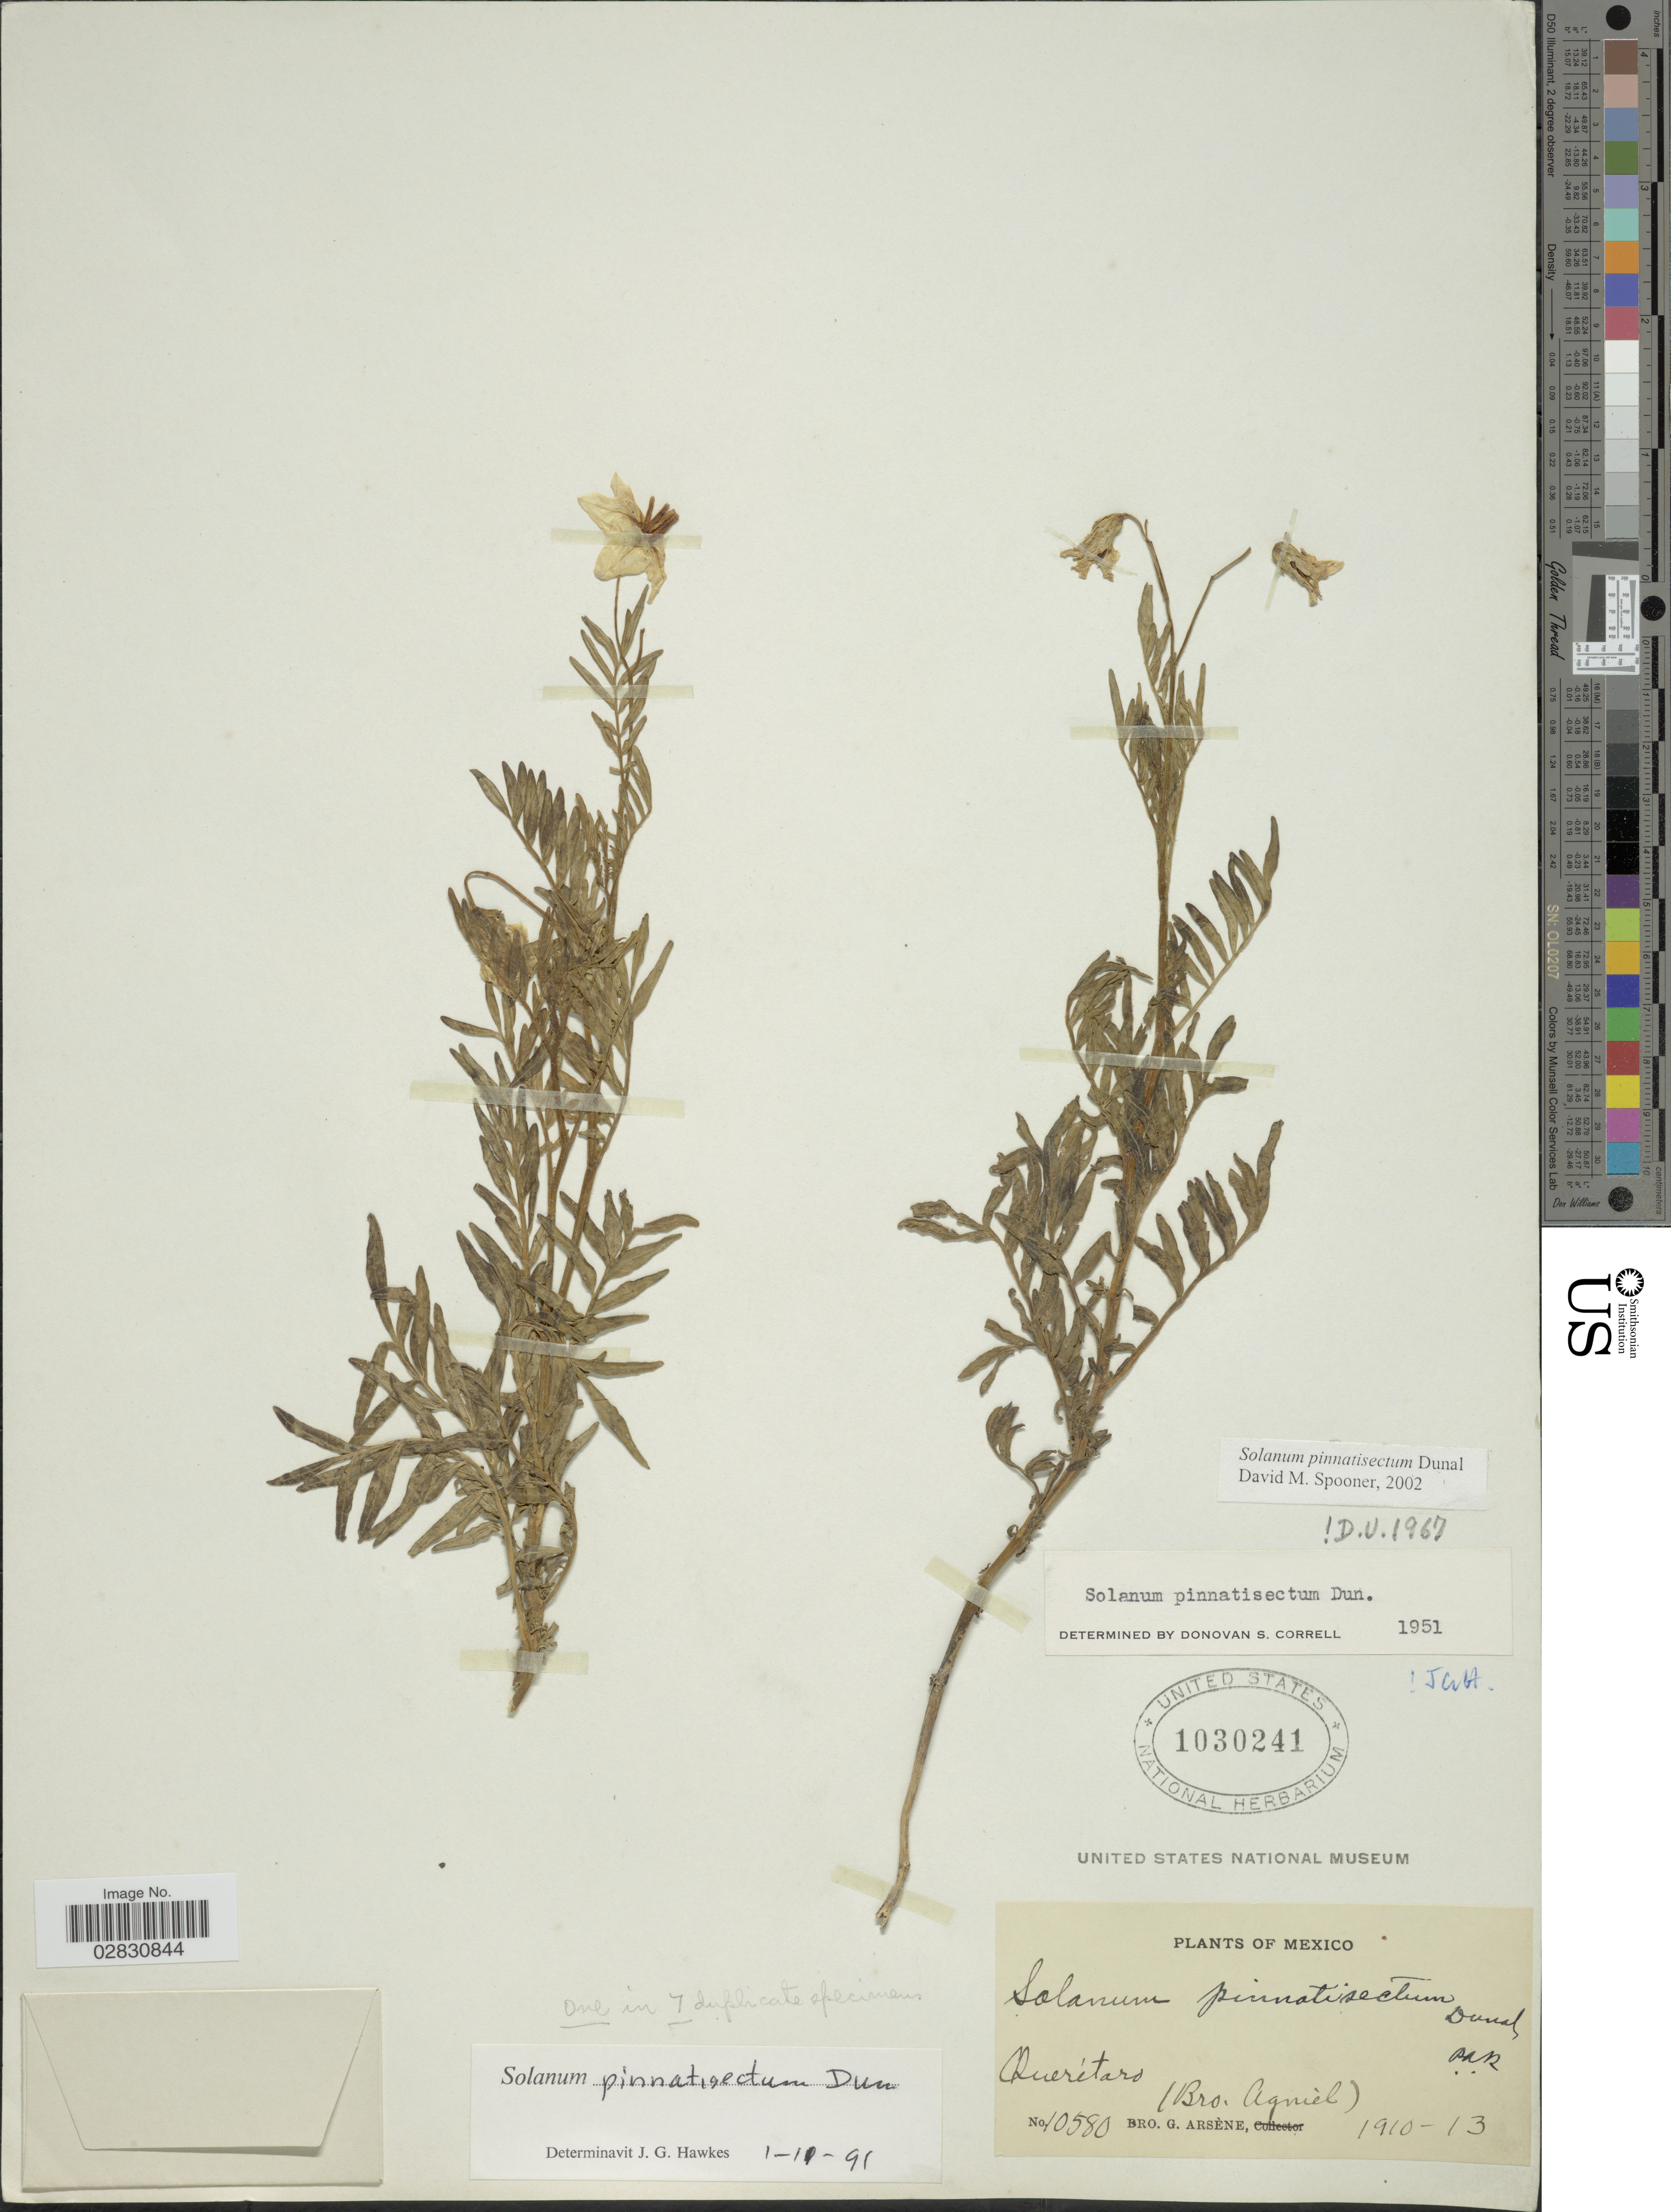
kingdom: Plantae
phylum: Tracheophyta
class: Magnoliopsida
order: Solanales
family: Solanaceae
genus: Solanum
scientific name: Solanum pinnatisectum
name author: Dunal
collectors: Bro. G. Arsène & Bro. Agniel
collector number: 10580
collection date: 1910/1913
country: Mexico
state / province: Querétaro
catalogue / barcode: US 1030241